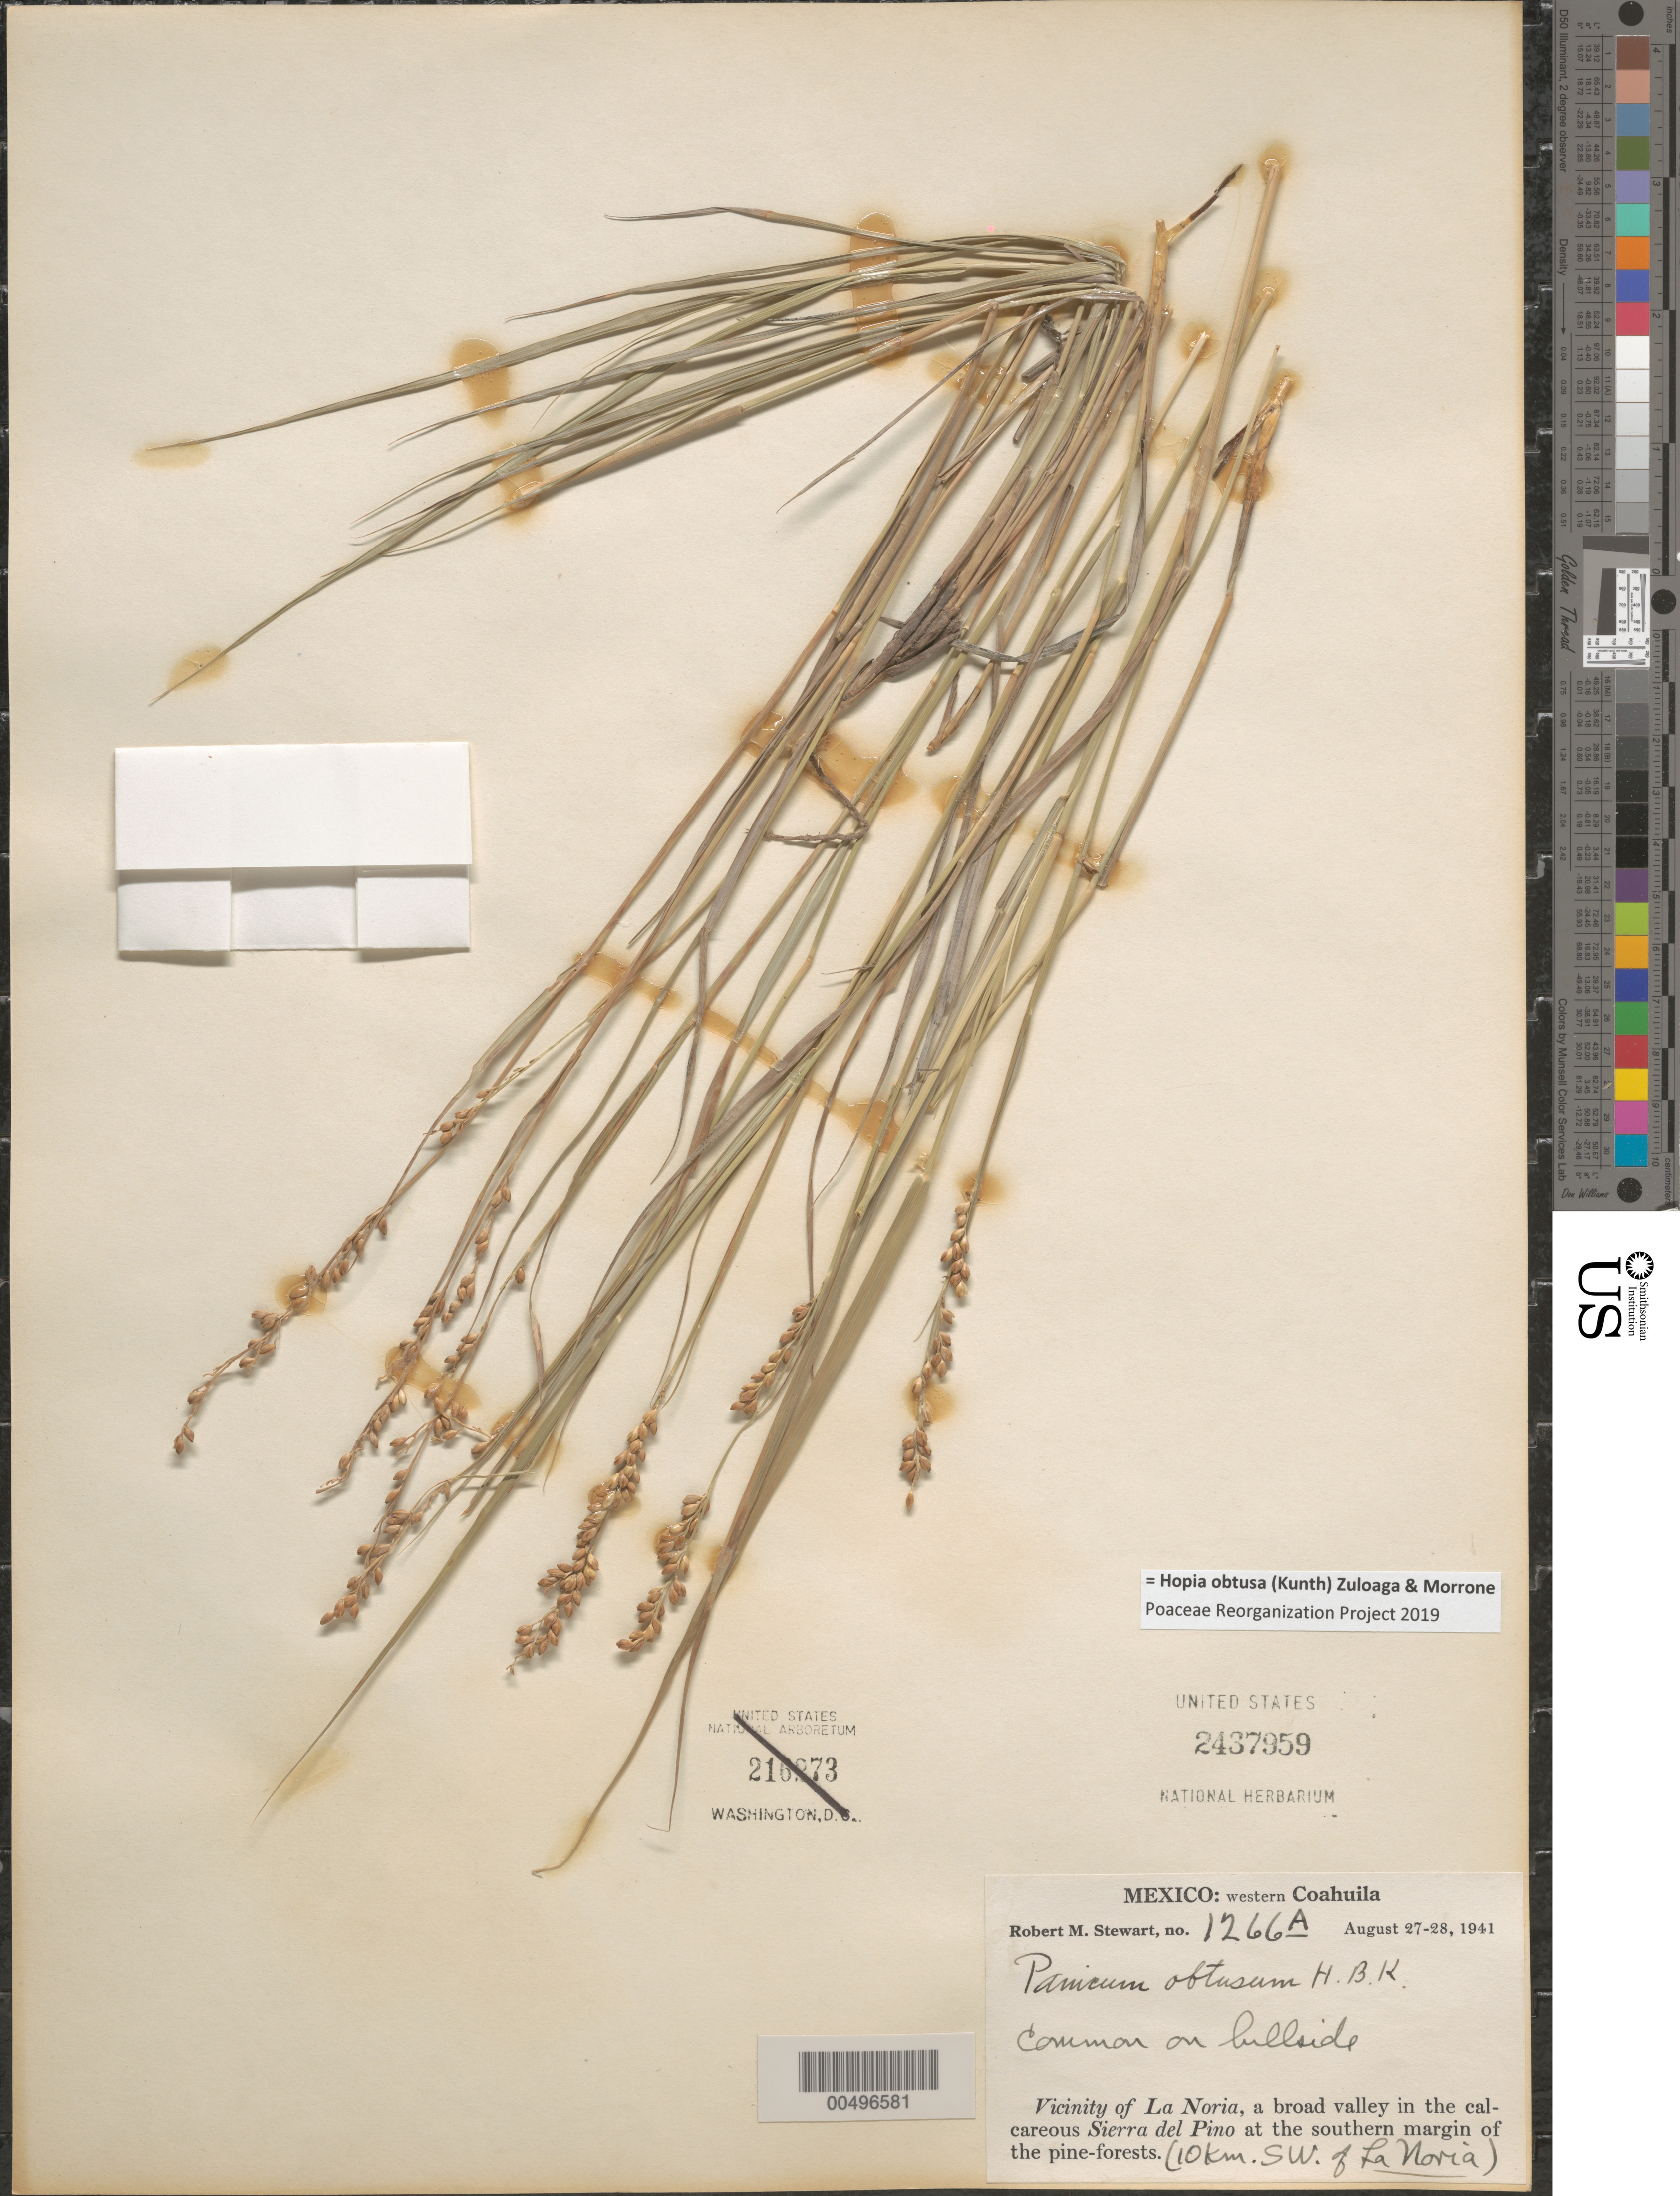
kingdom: Plantae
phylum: Tracheophyta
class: Liliopsida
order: Poales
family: Poaceae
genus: Panicum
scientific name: Panicum obtusum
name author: Kunth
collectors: R. M. Stewart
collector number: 1266A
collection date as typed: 27 Aug 1941 to 28 Aug 1941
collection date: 1941-08-27/1941-08-28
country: Mexico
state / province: Coahuila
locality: W Coahuila, vicinity of La Noria, a valley in the Sierra del Pino at the S margin of the pine forests, 10 km SW of La Noria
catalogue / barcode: US 2437959